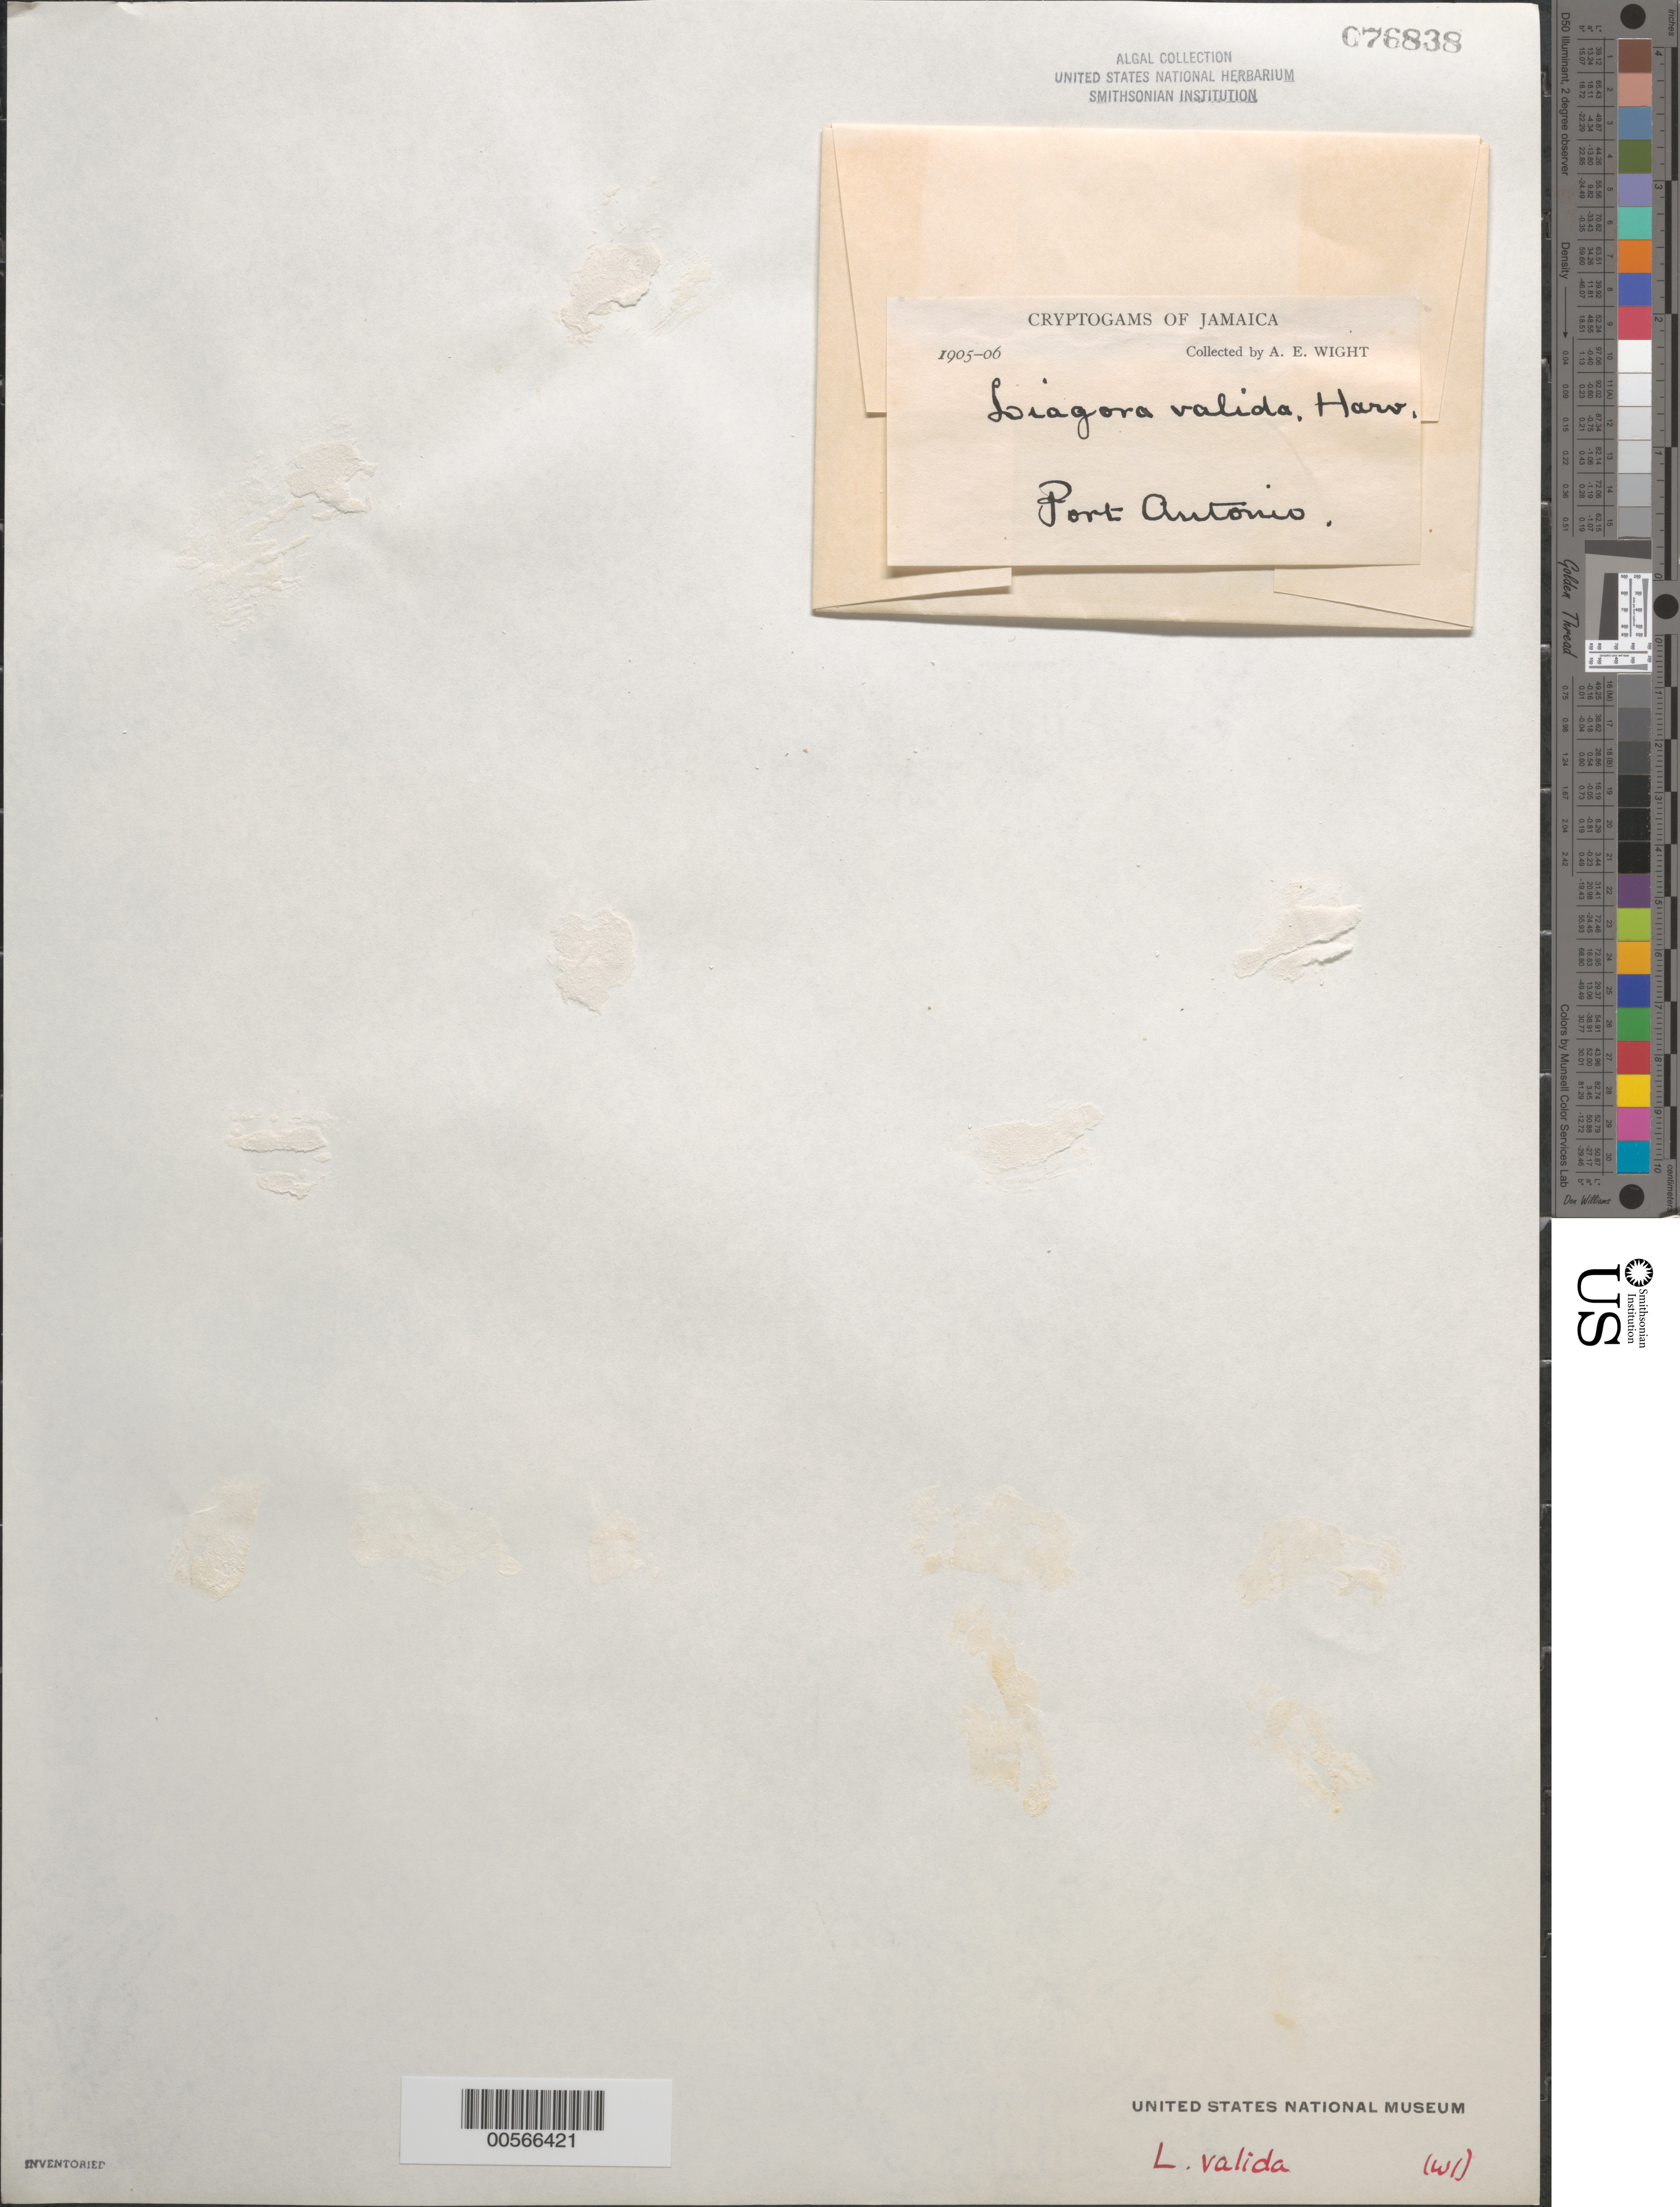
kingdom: Plantae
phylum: Rhodophyta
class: Florideophyceae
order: Nemaliales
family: Liagoraceae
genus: Titanophycus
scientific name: Titanophycus validus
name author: (Harv.) Huisman et al.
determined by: Algae name updating Project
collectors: A. E. Wight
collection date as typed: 1905 or -- --- 1906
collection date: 1905 or 1906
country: Jamaica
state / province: Portland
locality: Port Antonio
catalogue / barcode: US 76838